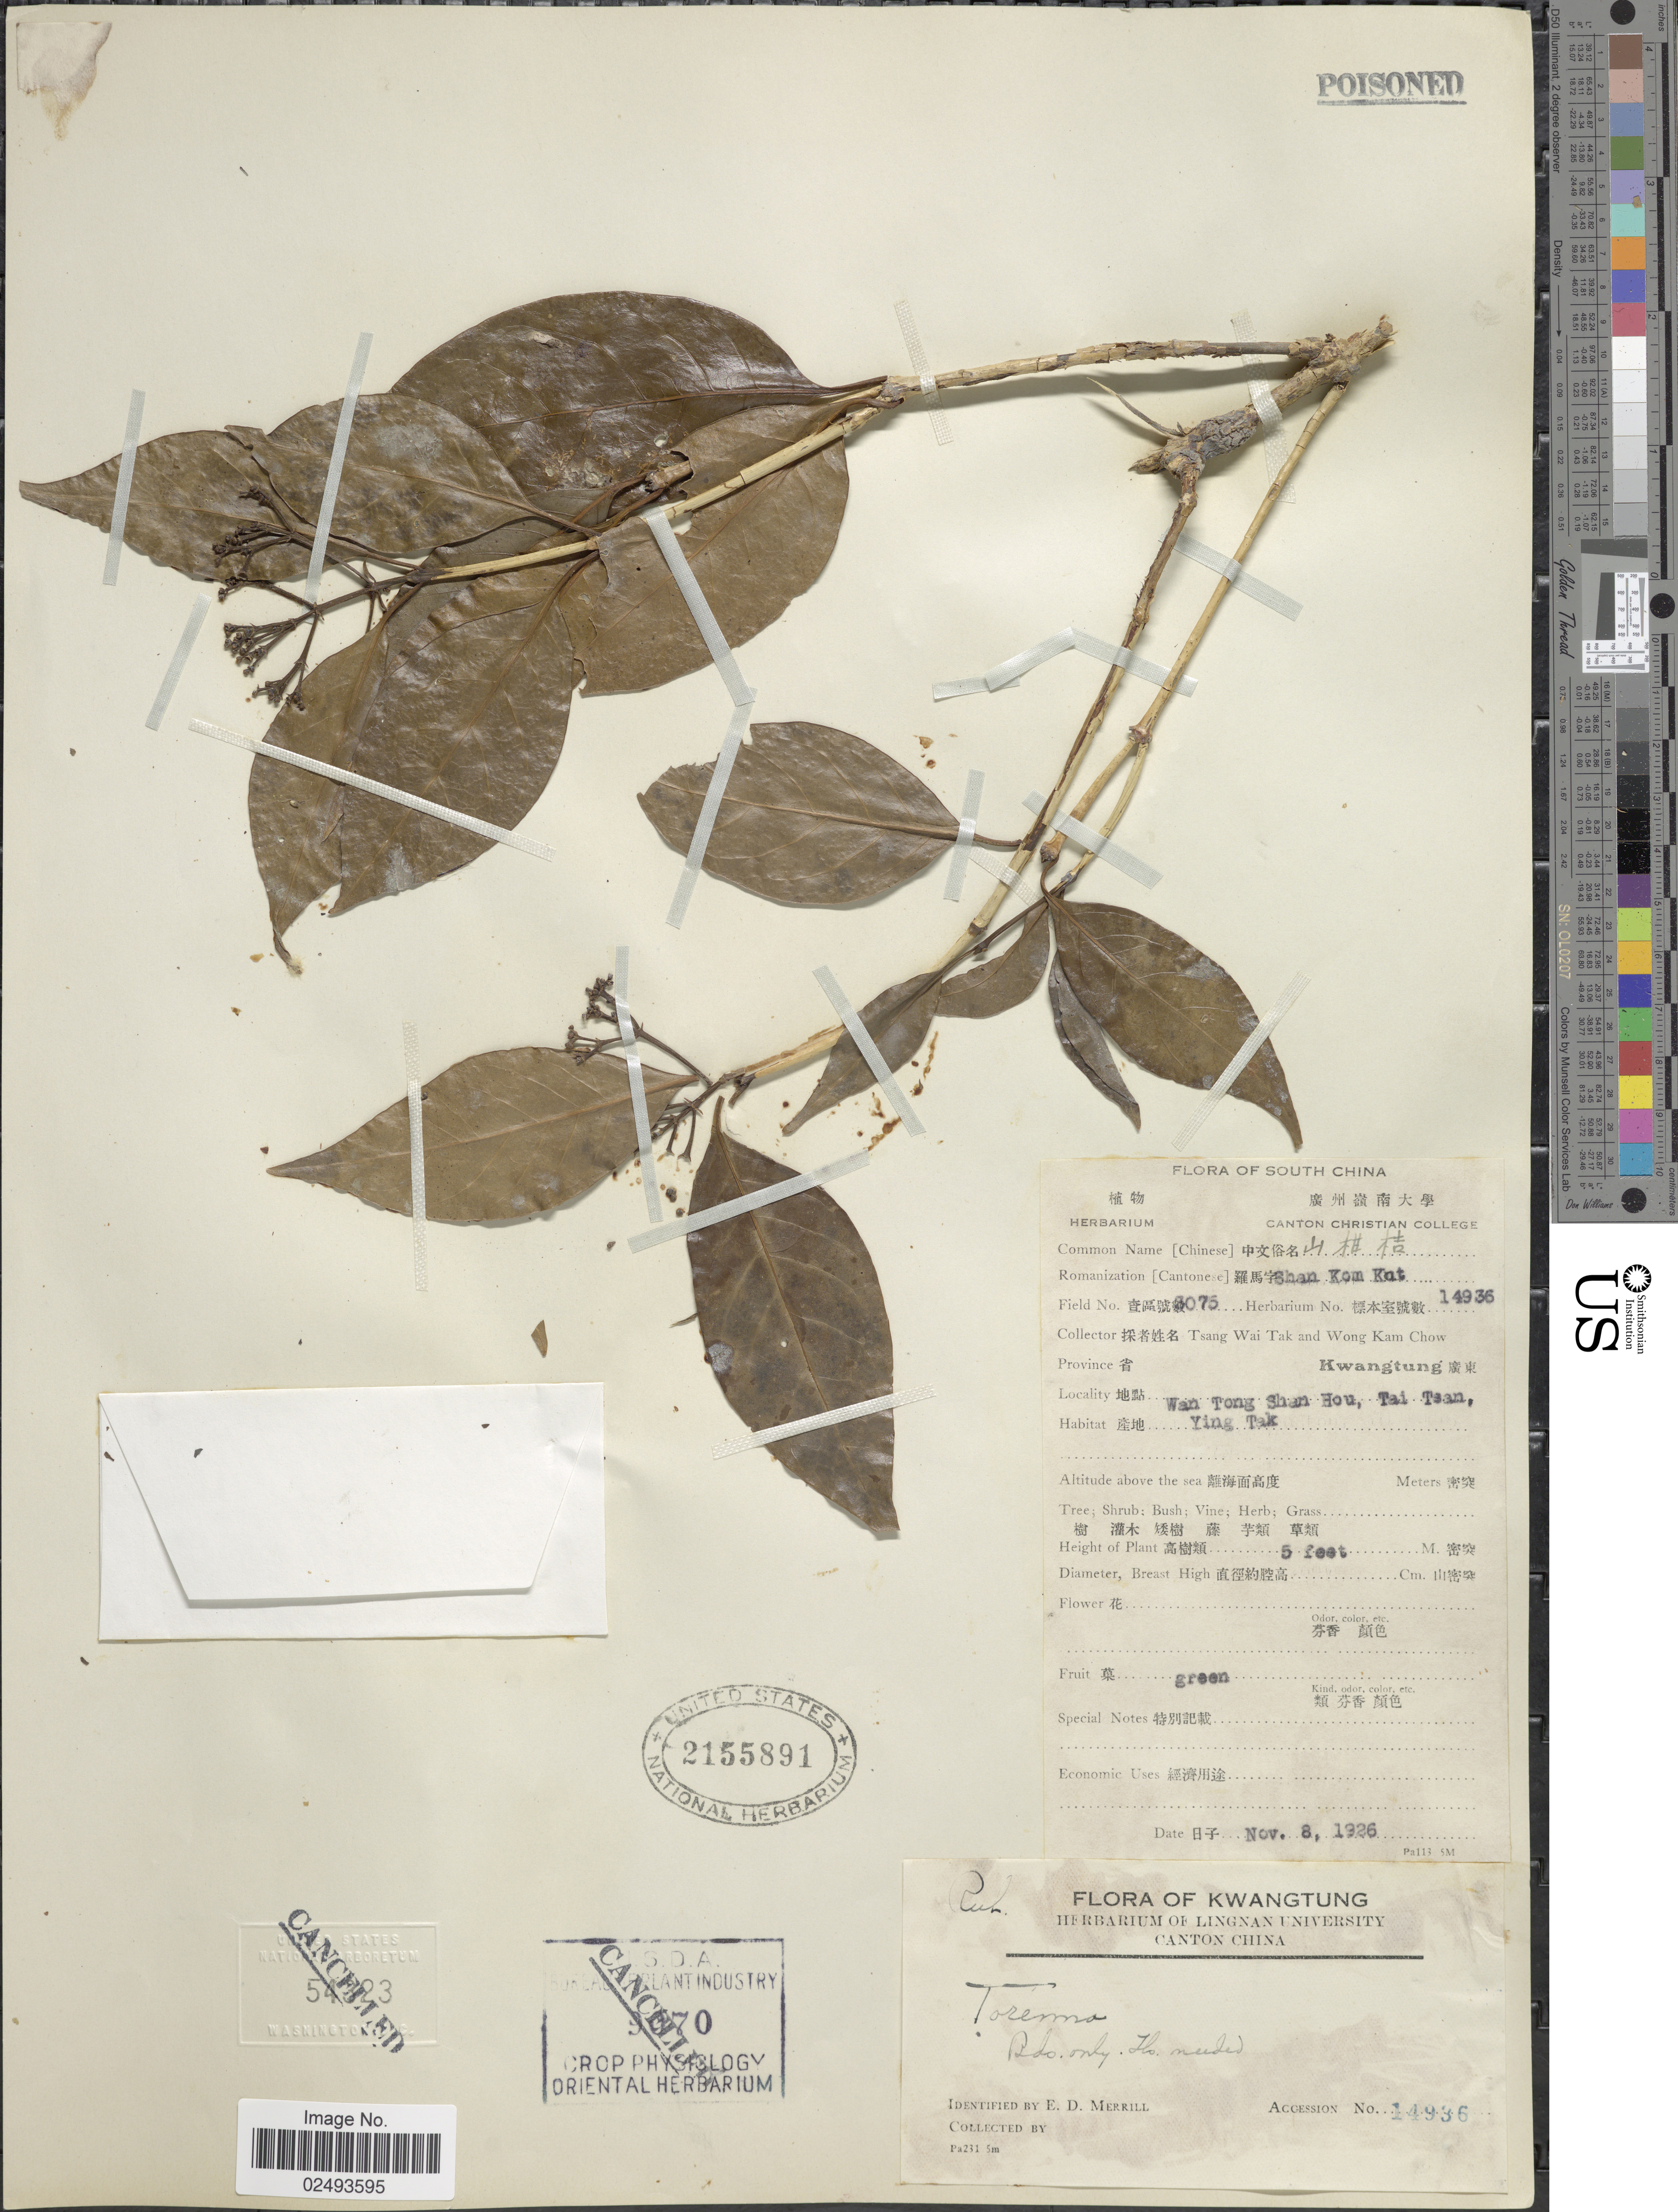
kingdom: Plantae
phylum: Tracheophyta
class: Magnoliopsida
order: Gentianales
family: Rubiaceae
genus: Tarenna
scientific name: Tarenna sp.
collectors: W. T. Tsang & K. C. Wong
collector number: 14936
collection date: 1926-11-08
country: China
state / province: Guangdong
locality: Kwangtung, Wan Tong Shan Hou, Tai Tsan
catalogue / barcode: US 2155891